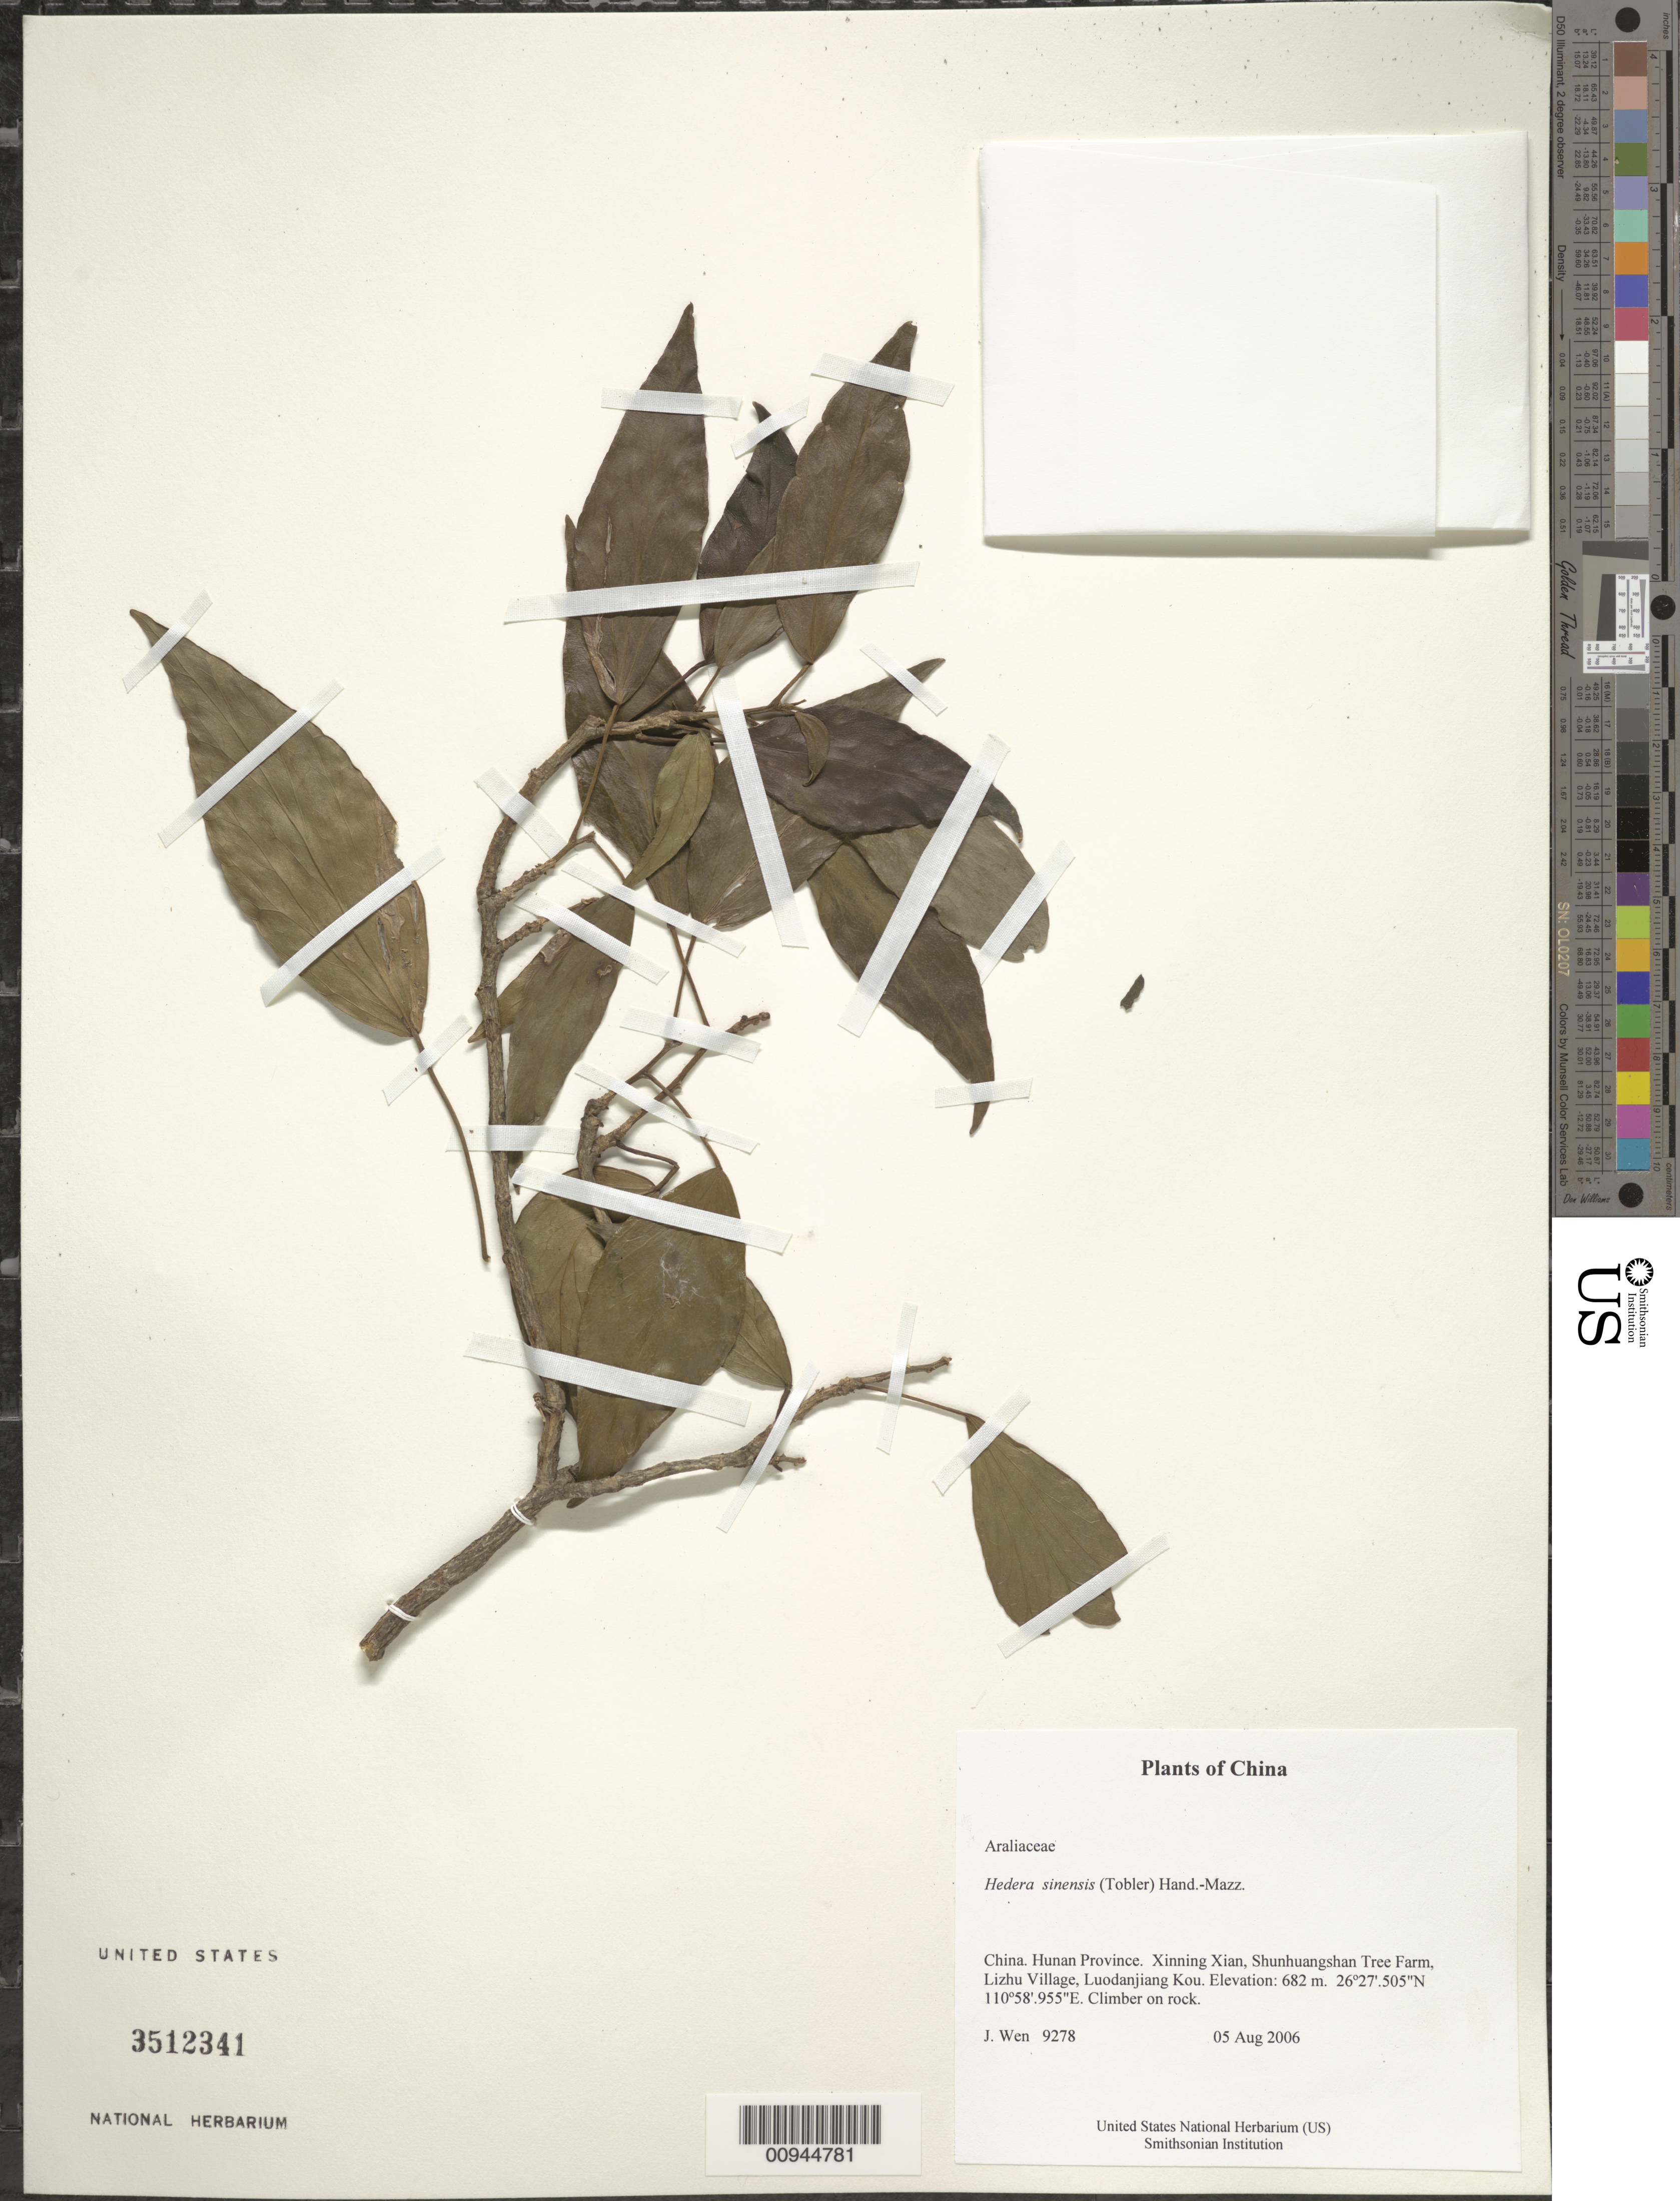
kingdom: Plantae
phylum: Tracheophyta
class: Magnoliopsida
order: Apiales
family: Araliaceae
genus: Hedera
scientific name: Hedera sinensis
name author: (Tobler) Hand.-Mazz.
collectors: J. Wen & S. Wu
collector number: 9278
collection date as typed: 05 Aug 2006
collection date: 2006-08-05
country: China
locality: Hunan Province. Xinning Xian, Shunhuangshan Tree Farm, Lizhu Village, Luodanjiang Kou.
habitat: On rock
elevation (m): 682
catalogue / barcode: US 3512341